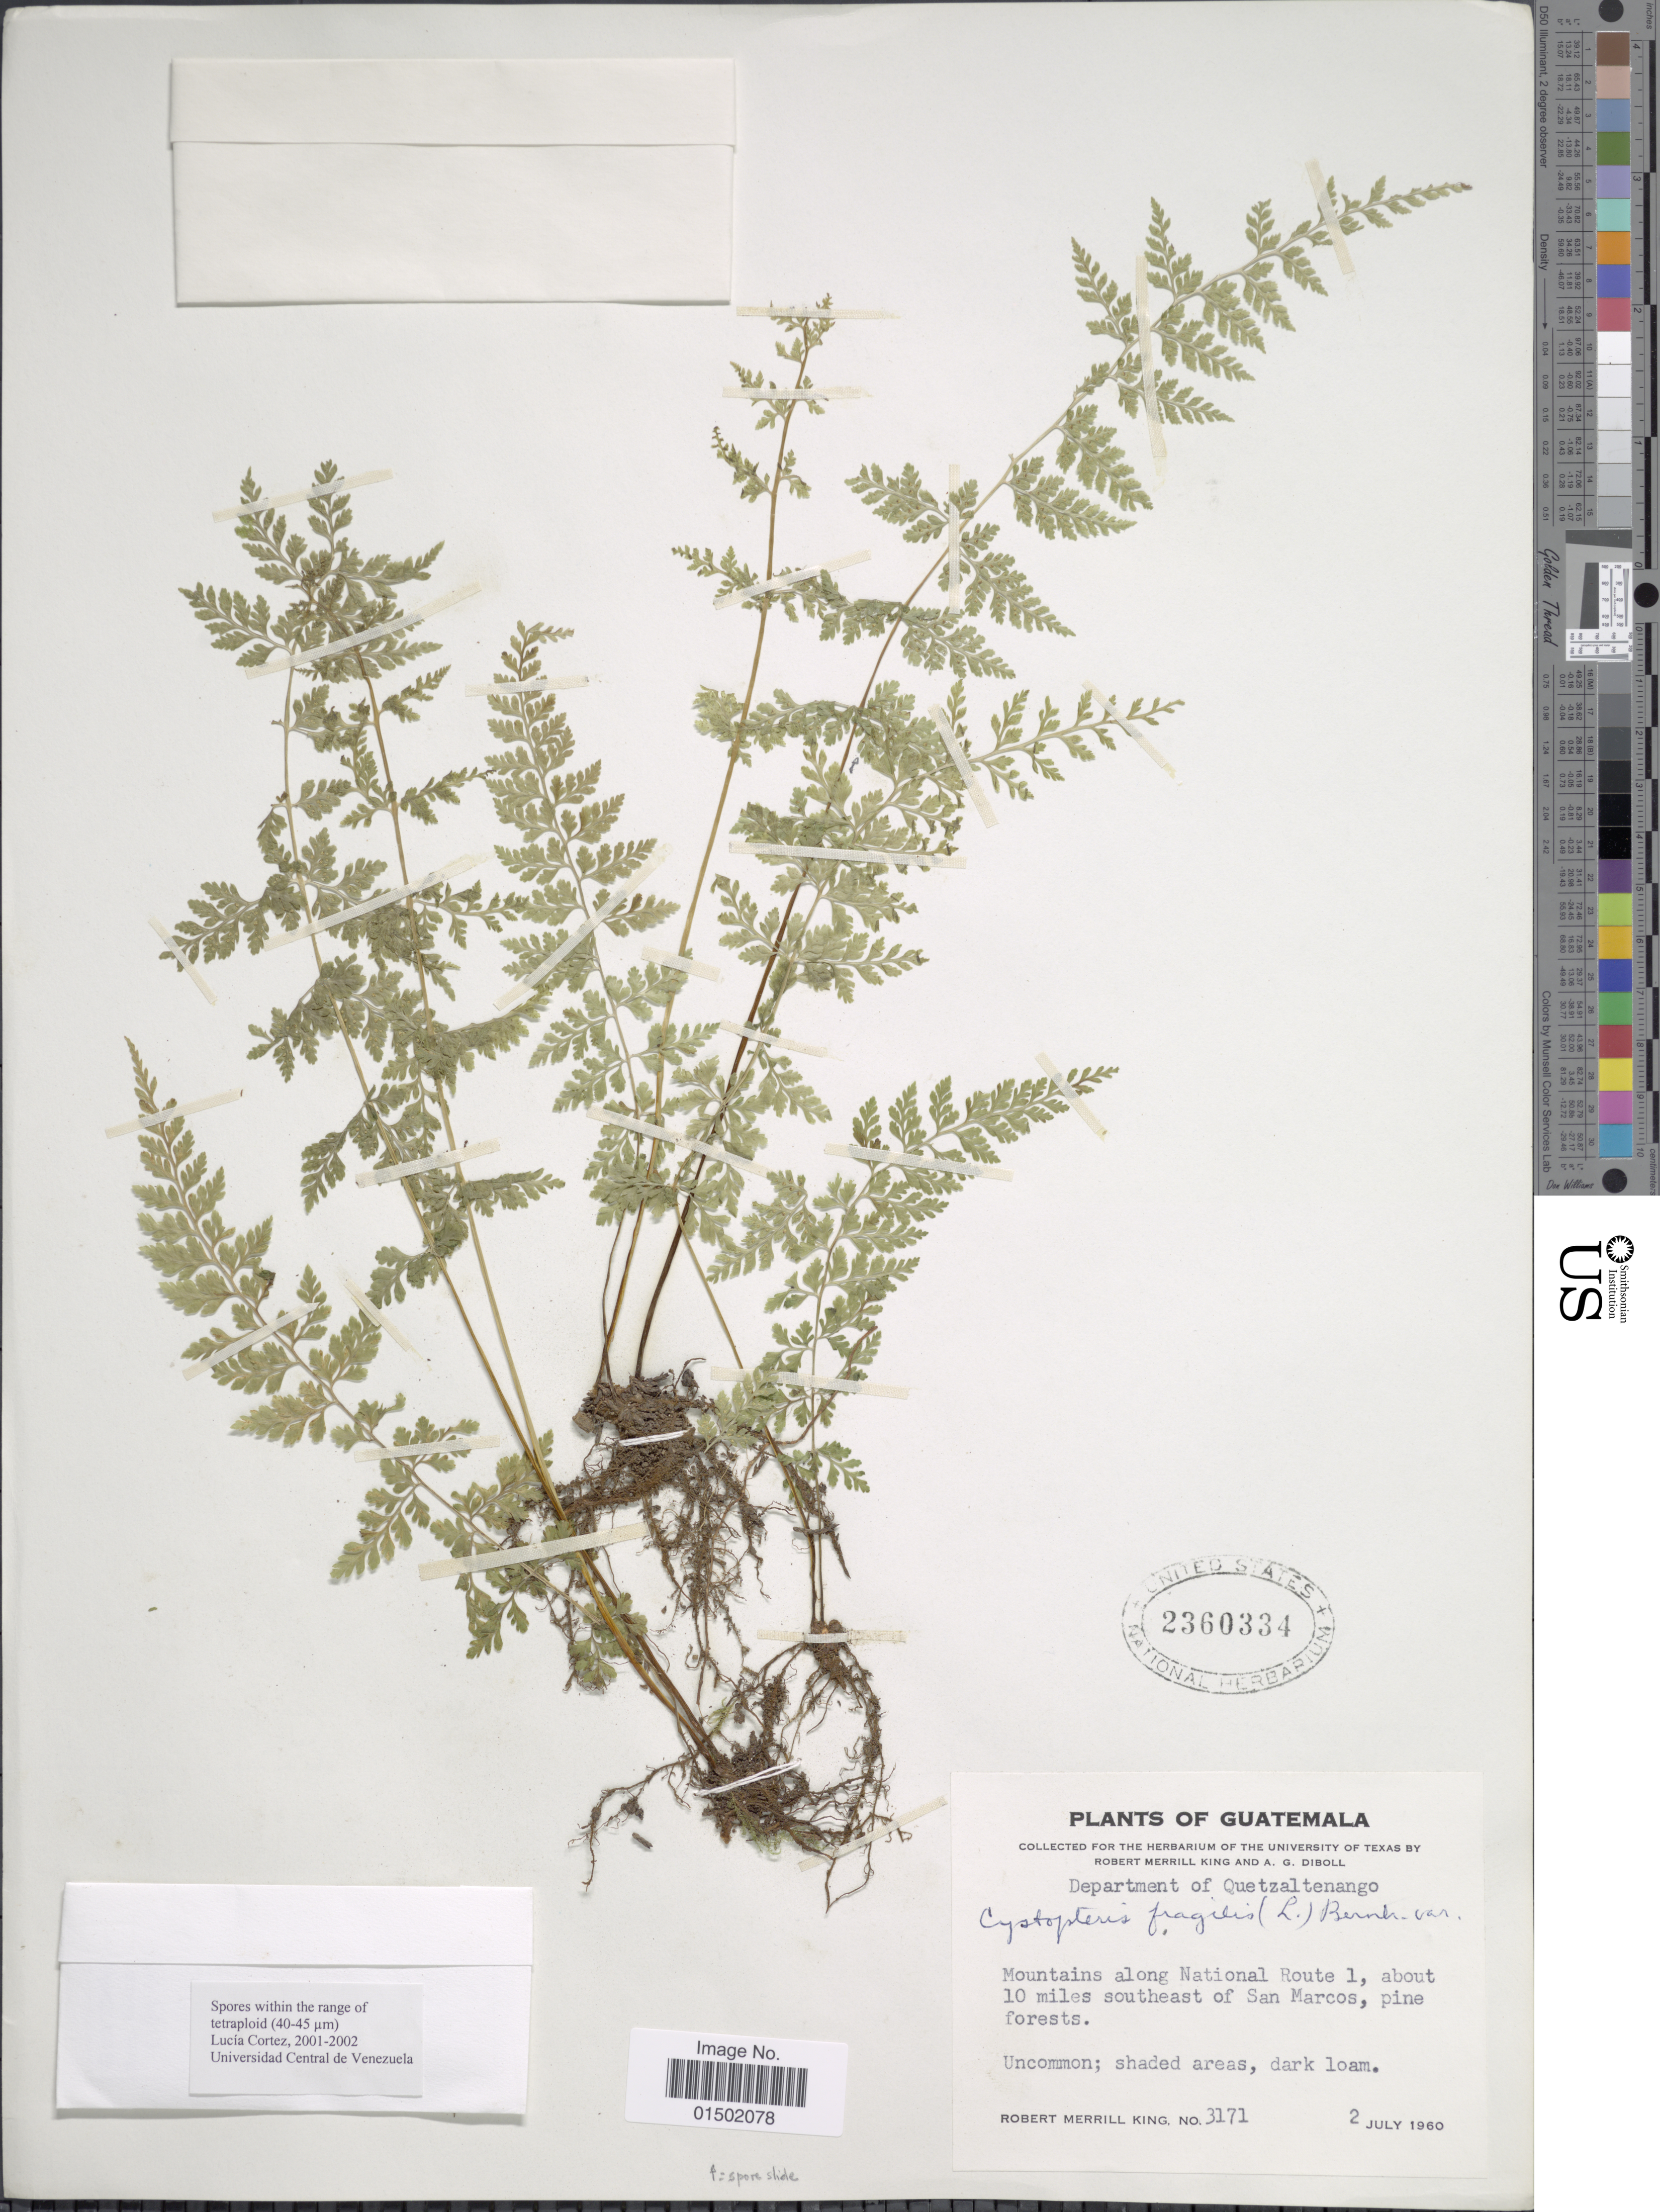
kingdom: Plantae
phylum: Tracheophyta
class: Polypodiopsida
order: Polypodiales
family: Cystopteridaceae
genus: Cystopteris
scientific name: Cystopteris fragilis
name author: (L.) Bernh.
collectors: R. M. King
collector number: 3171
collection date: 1960-07-02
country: Guatemala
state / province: San Marcos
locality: Department of Quetzaltenago. Mountains along National Route 1, about 10 miles southeast of San Marcos, pine forests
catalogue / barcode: US 2360334